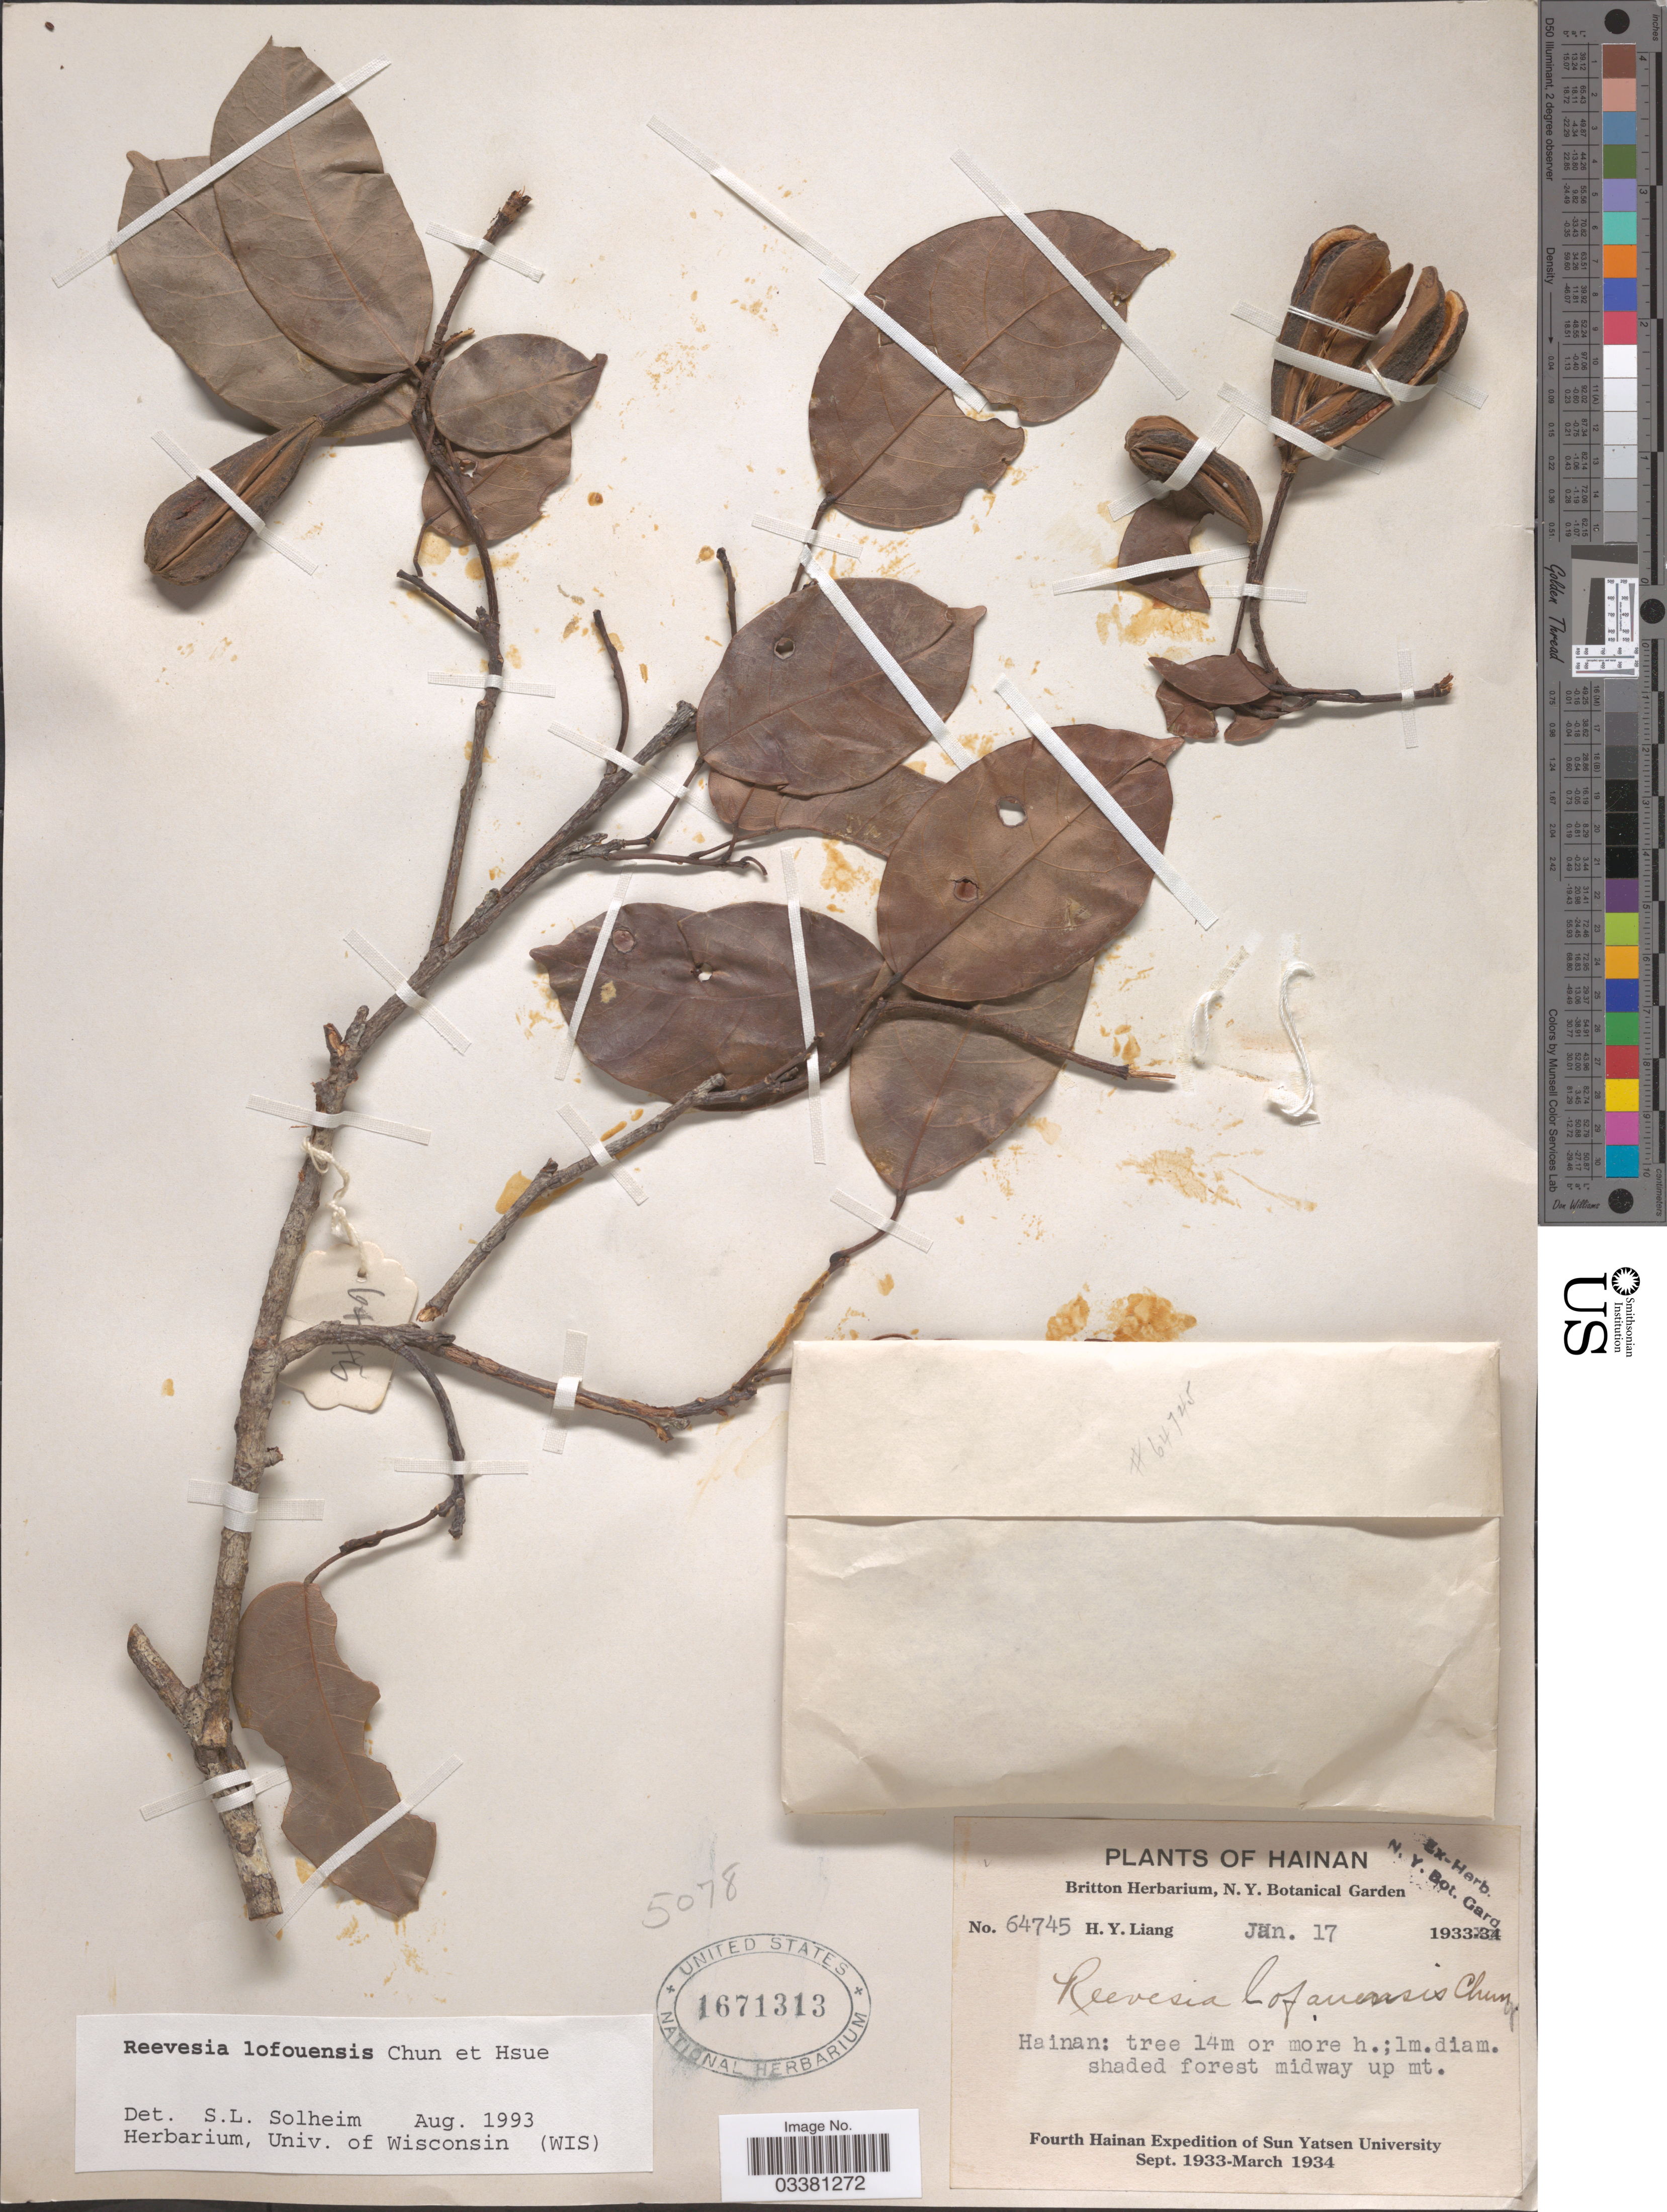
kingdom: Plantae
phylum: Tracheophyta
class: Magnoliopsida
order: Malvales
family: Malvaceae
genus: Reevesia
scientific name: Reevesia lofouensis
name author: Chun & H.H. Hsue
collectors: H. Y. Liang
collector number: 64745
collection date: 1933-01-17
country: China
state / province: Hainan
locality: Shaded forest midway up mt.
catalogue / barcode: US 1671313